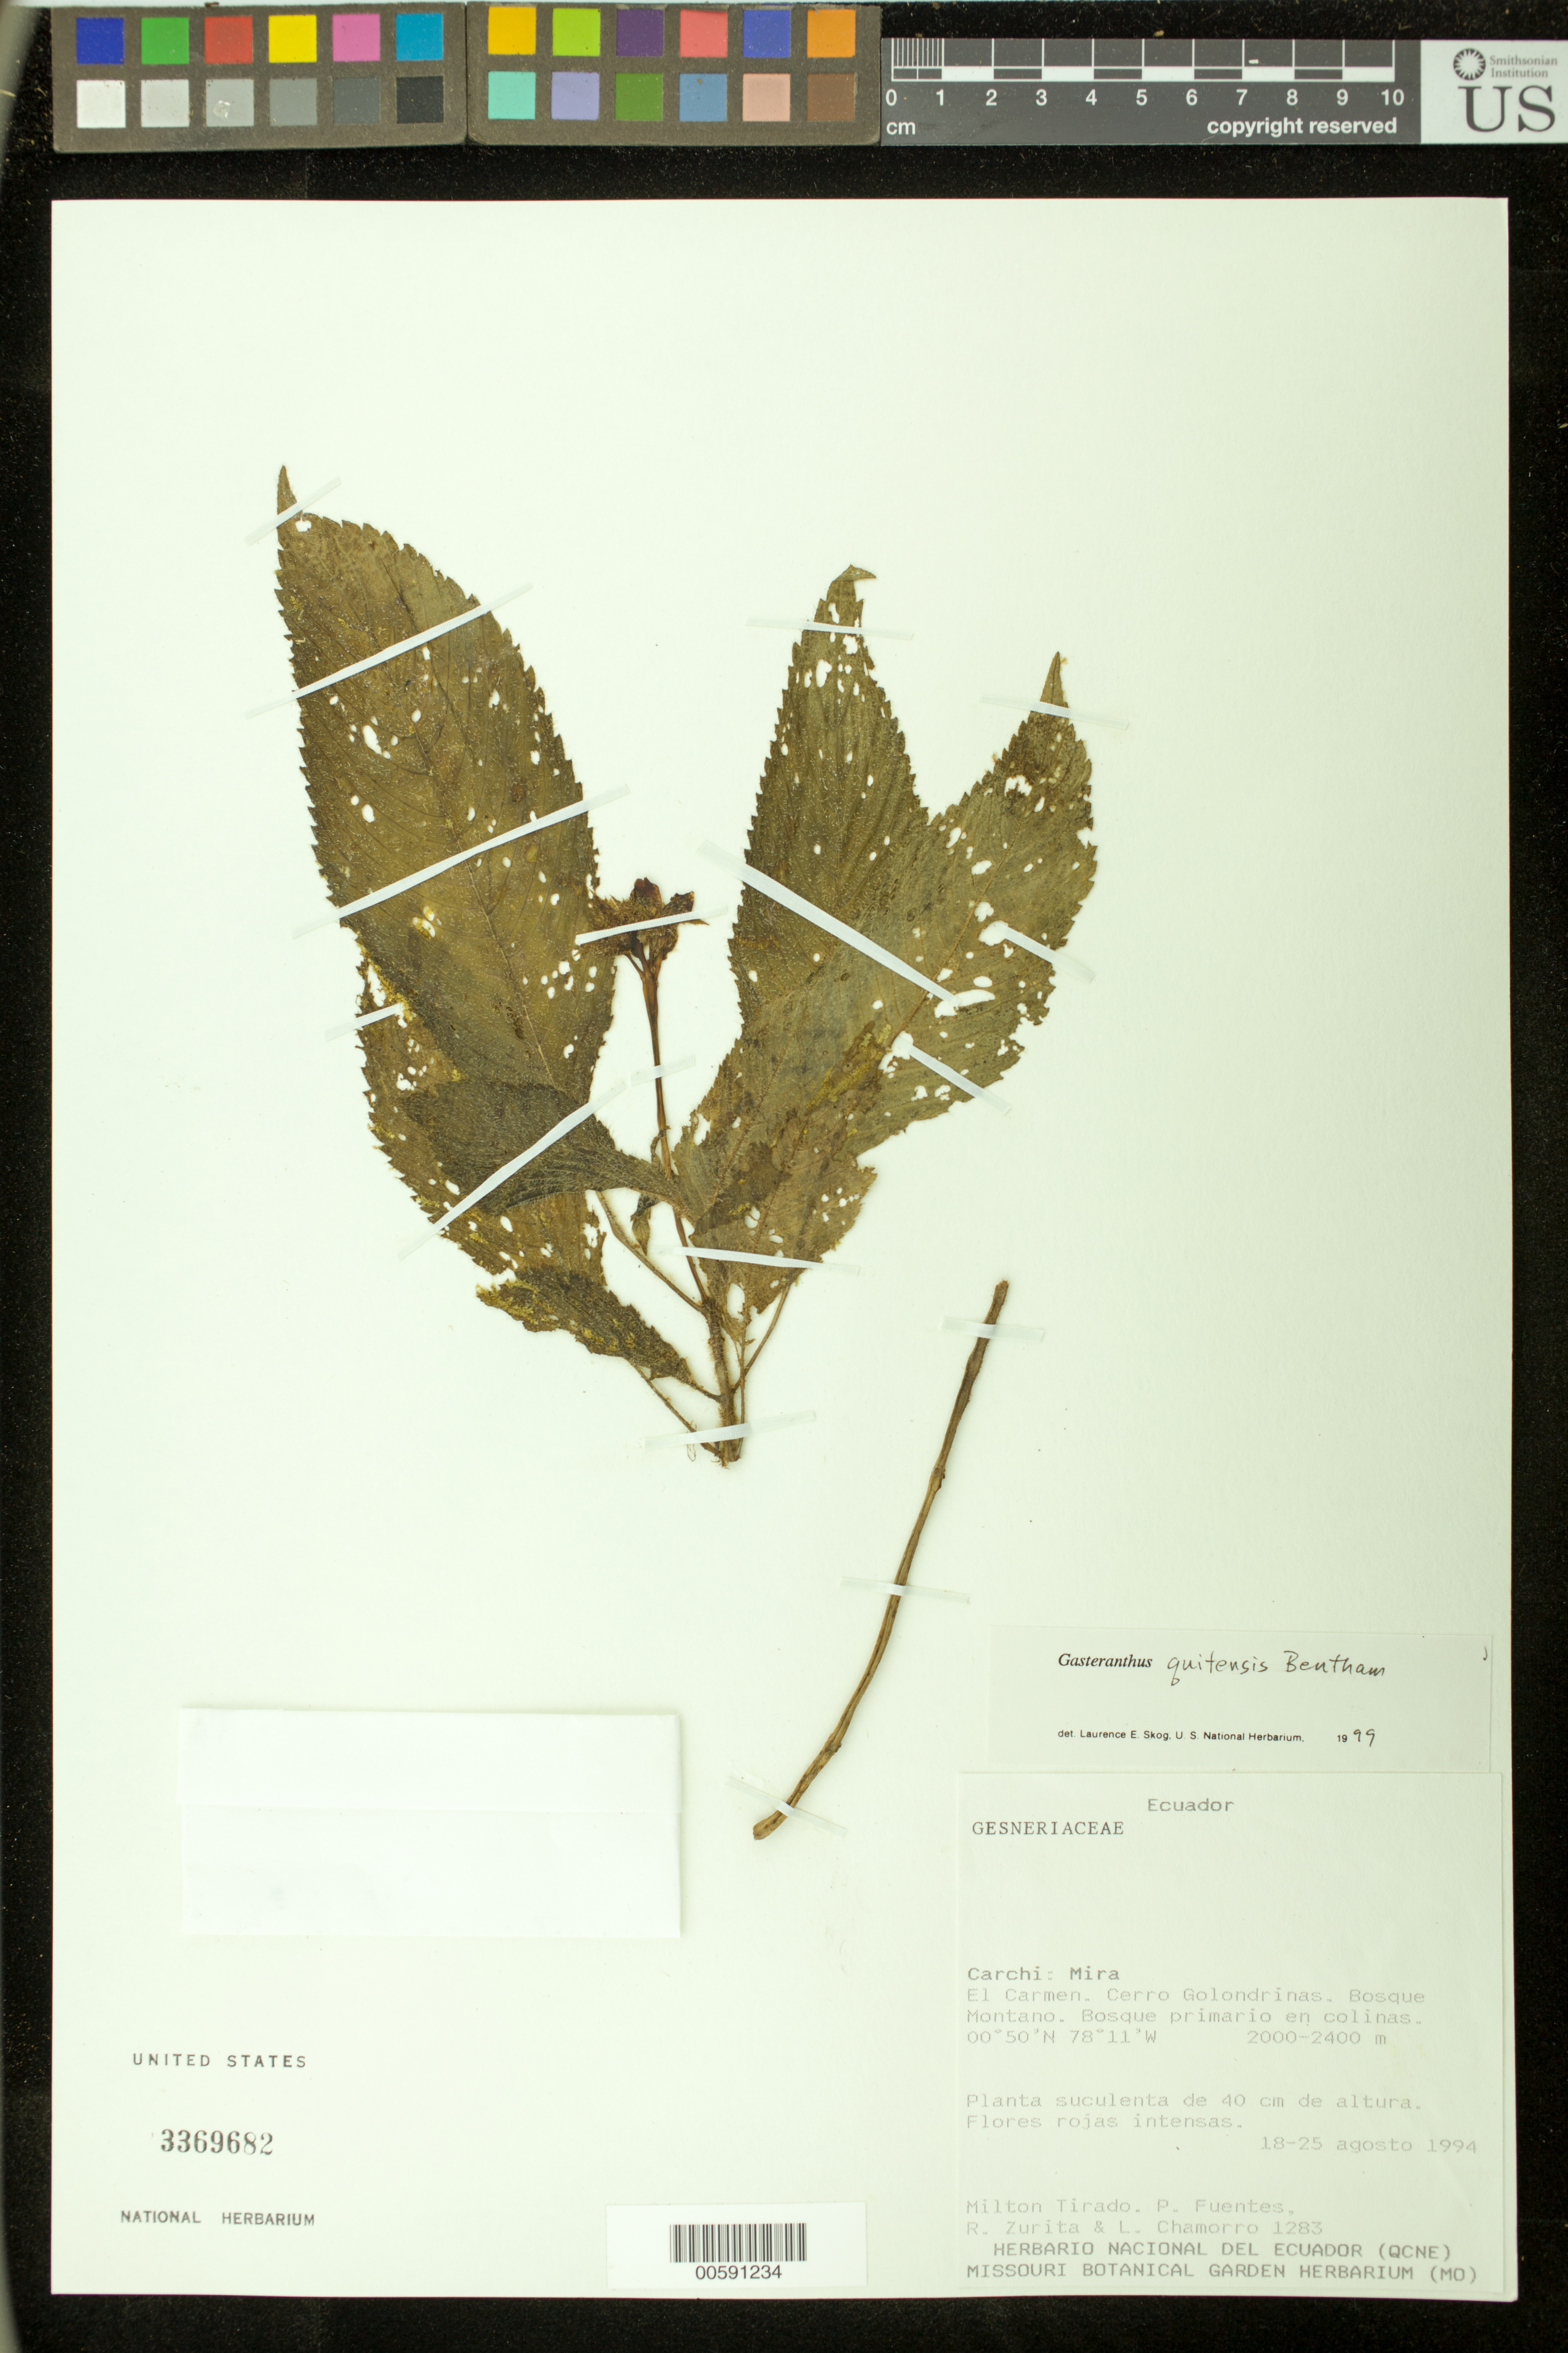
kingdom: Plantae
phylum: Tracheophyta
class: Magnoliopsida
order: Lamiales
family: Gesneriaceae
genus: Gasteranthus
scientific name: Gasteranthus quitensis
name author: Benth.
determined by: Clark, J. L., (SEL), The Marie Selby Botanical Garden (UNITED STATES)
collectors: M. Tirado, P. Fuentes, R. Zurita & L. Chamorro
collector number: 1283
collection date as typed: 18-25 Aug 1994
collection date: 1994-08-18/1994-08-25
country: Ecuador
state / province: Carchi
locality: Mira; El Carmen, Cerro Golondrinas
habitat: Bosque montano; bosque primario en colinas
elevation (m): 2000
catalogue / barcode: US 3369682